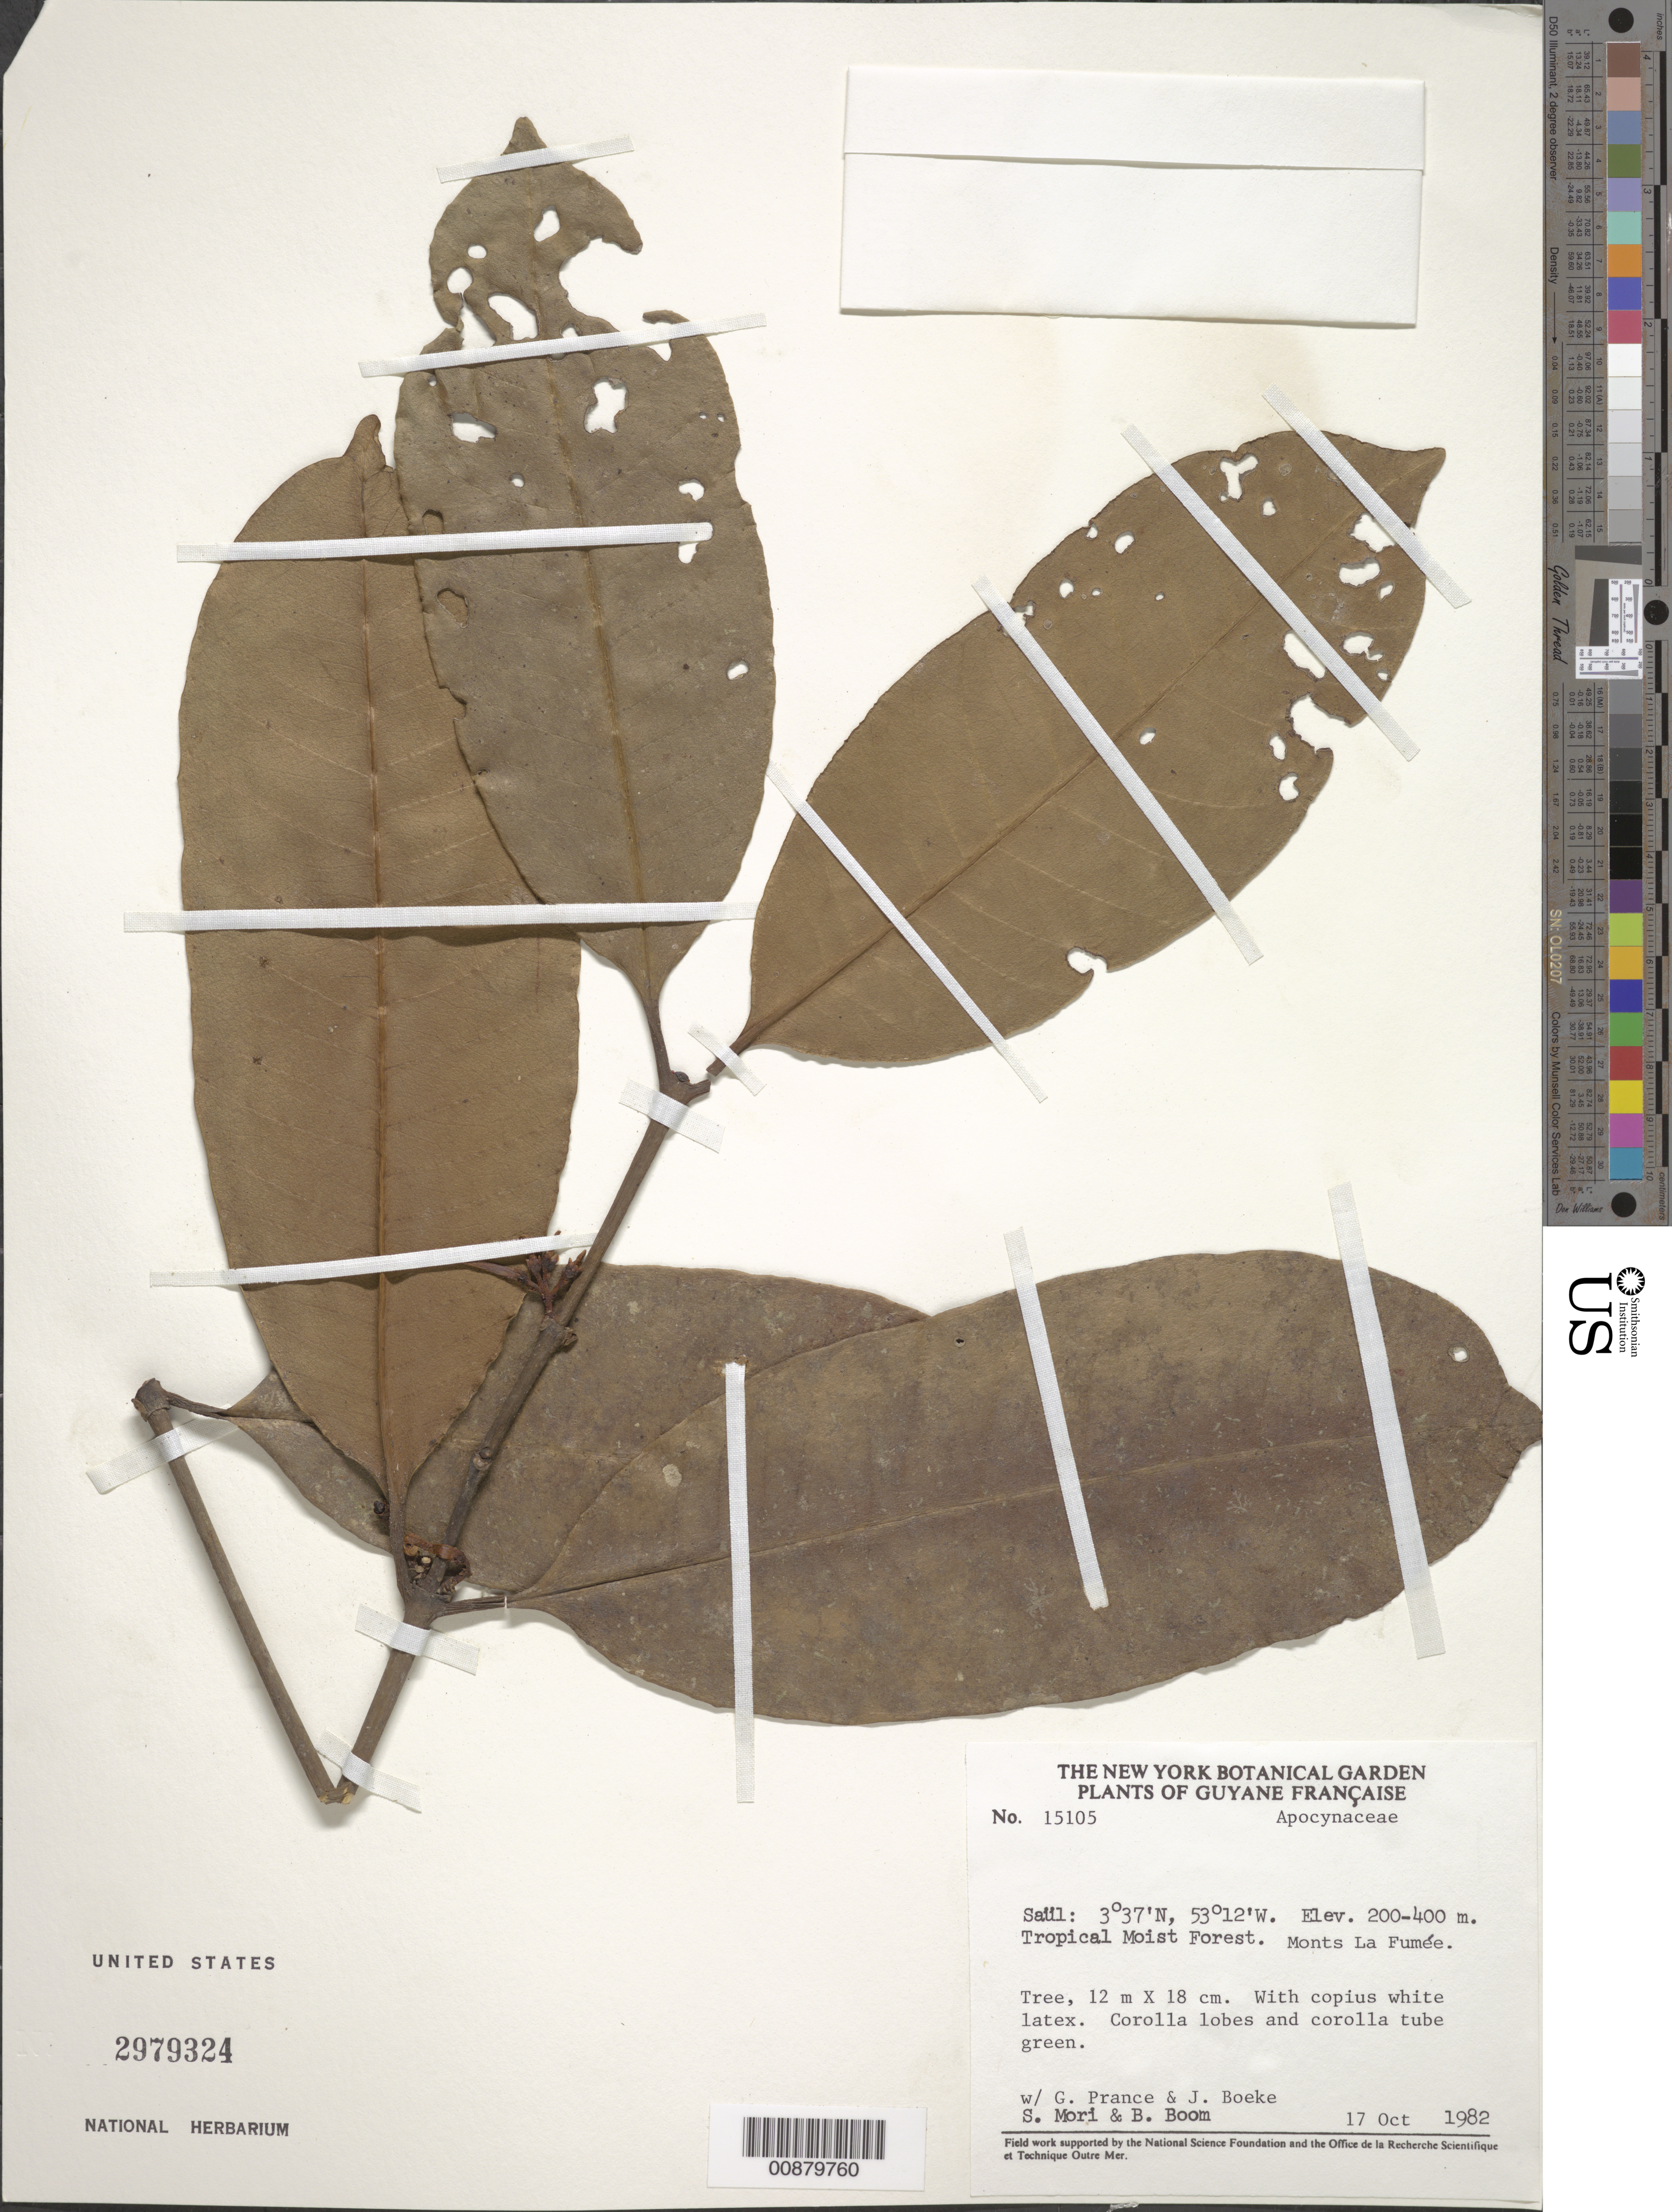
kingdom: Plantae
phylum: Tracheophyta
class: Magnoliopsida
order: Gentianales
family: Apocynaceae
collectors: S. Mori, B. M. Boom, G. T. Prance & J. D. Boeke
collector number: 15105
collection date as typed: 17-Oct-82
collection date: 1982-10-17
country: French Guiana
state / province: Saint-Laurent-du-Maroni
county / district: Saül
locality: Saül, Monts La Fumée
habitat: Tropical moist forest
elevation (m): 200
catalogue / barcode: US 2979324